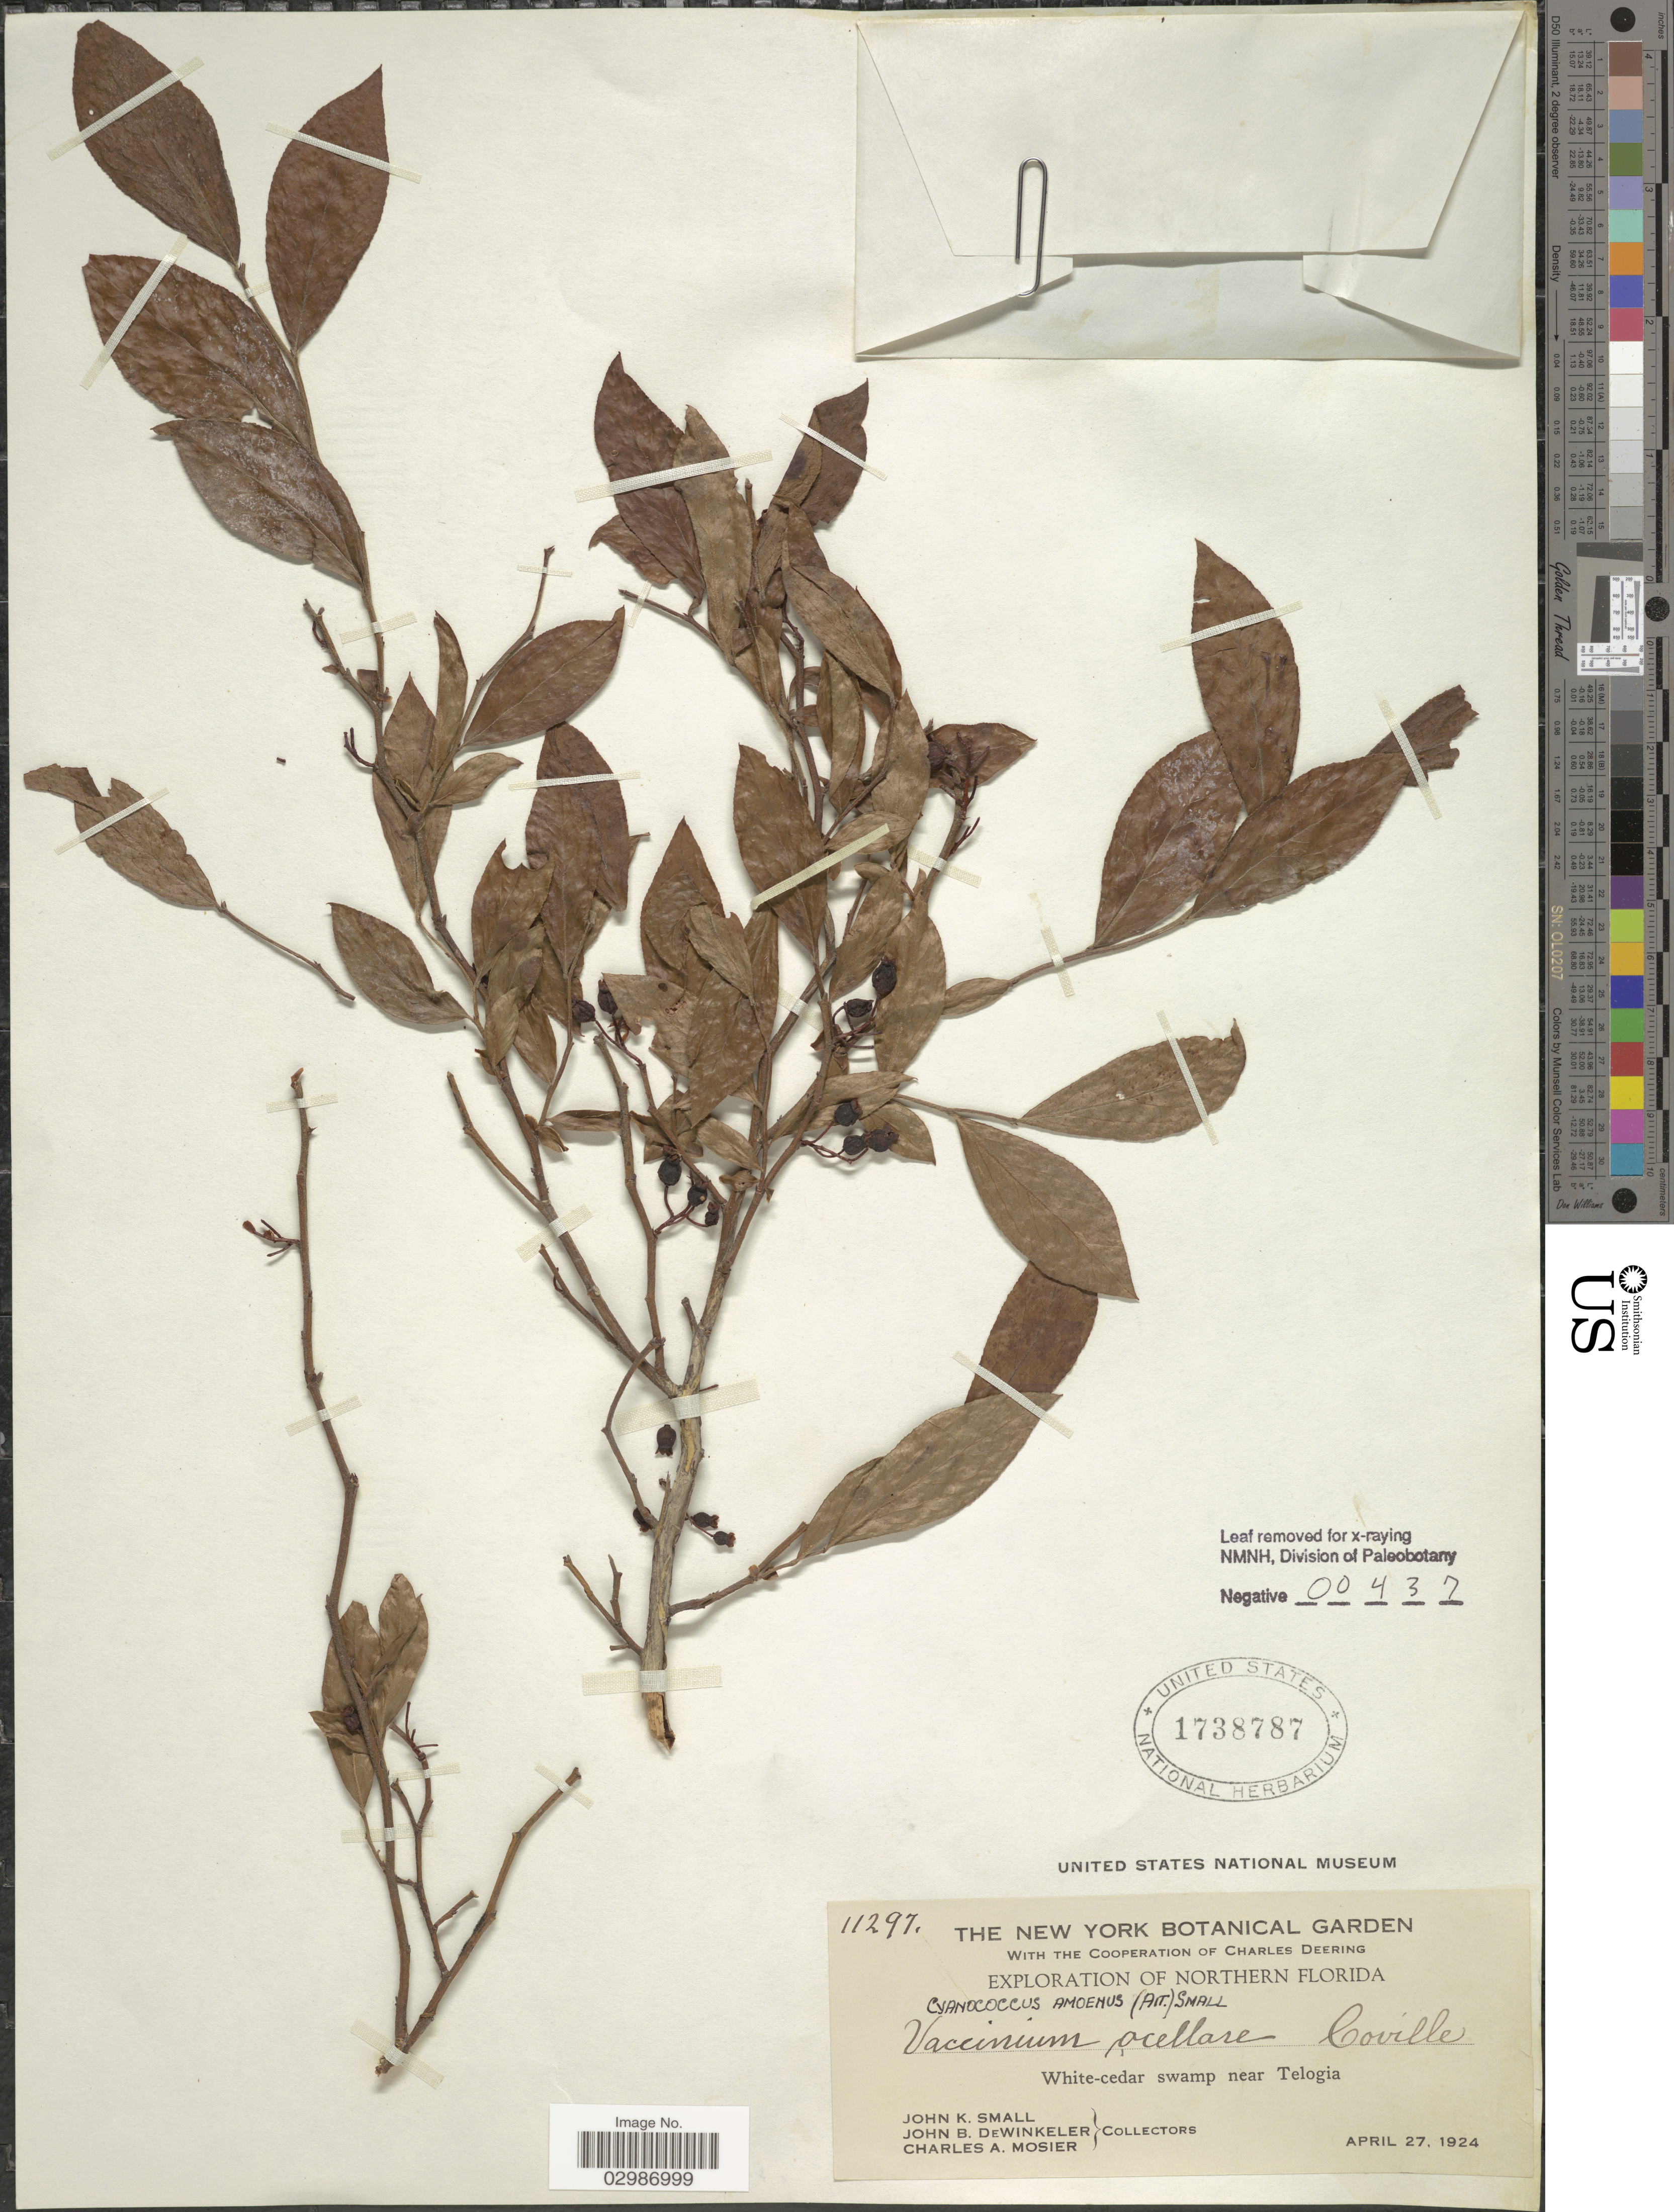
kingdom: Plantae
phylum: Tracheophyta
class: Magnoliopsida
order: Ericales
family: Ericaceae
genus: Vaccinium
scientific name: Vaccinium amoenum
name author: Aiton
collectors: J. K. Small, J. B. Dewinkeler & C. A. Mosier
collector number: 11297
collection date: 1924-04-27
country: United States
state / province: Florida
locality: Northern Florida, White-cedar swamp near Telogia.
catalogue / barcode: US 1738787